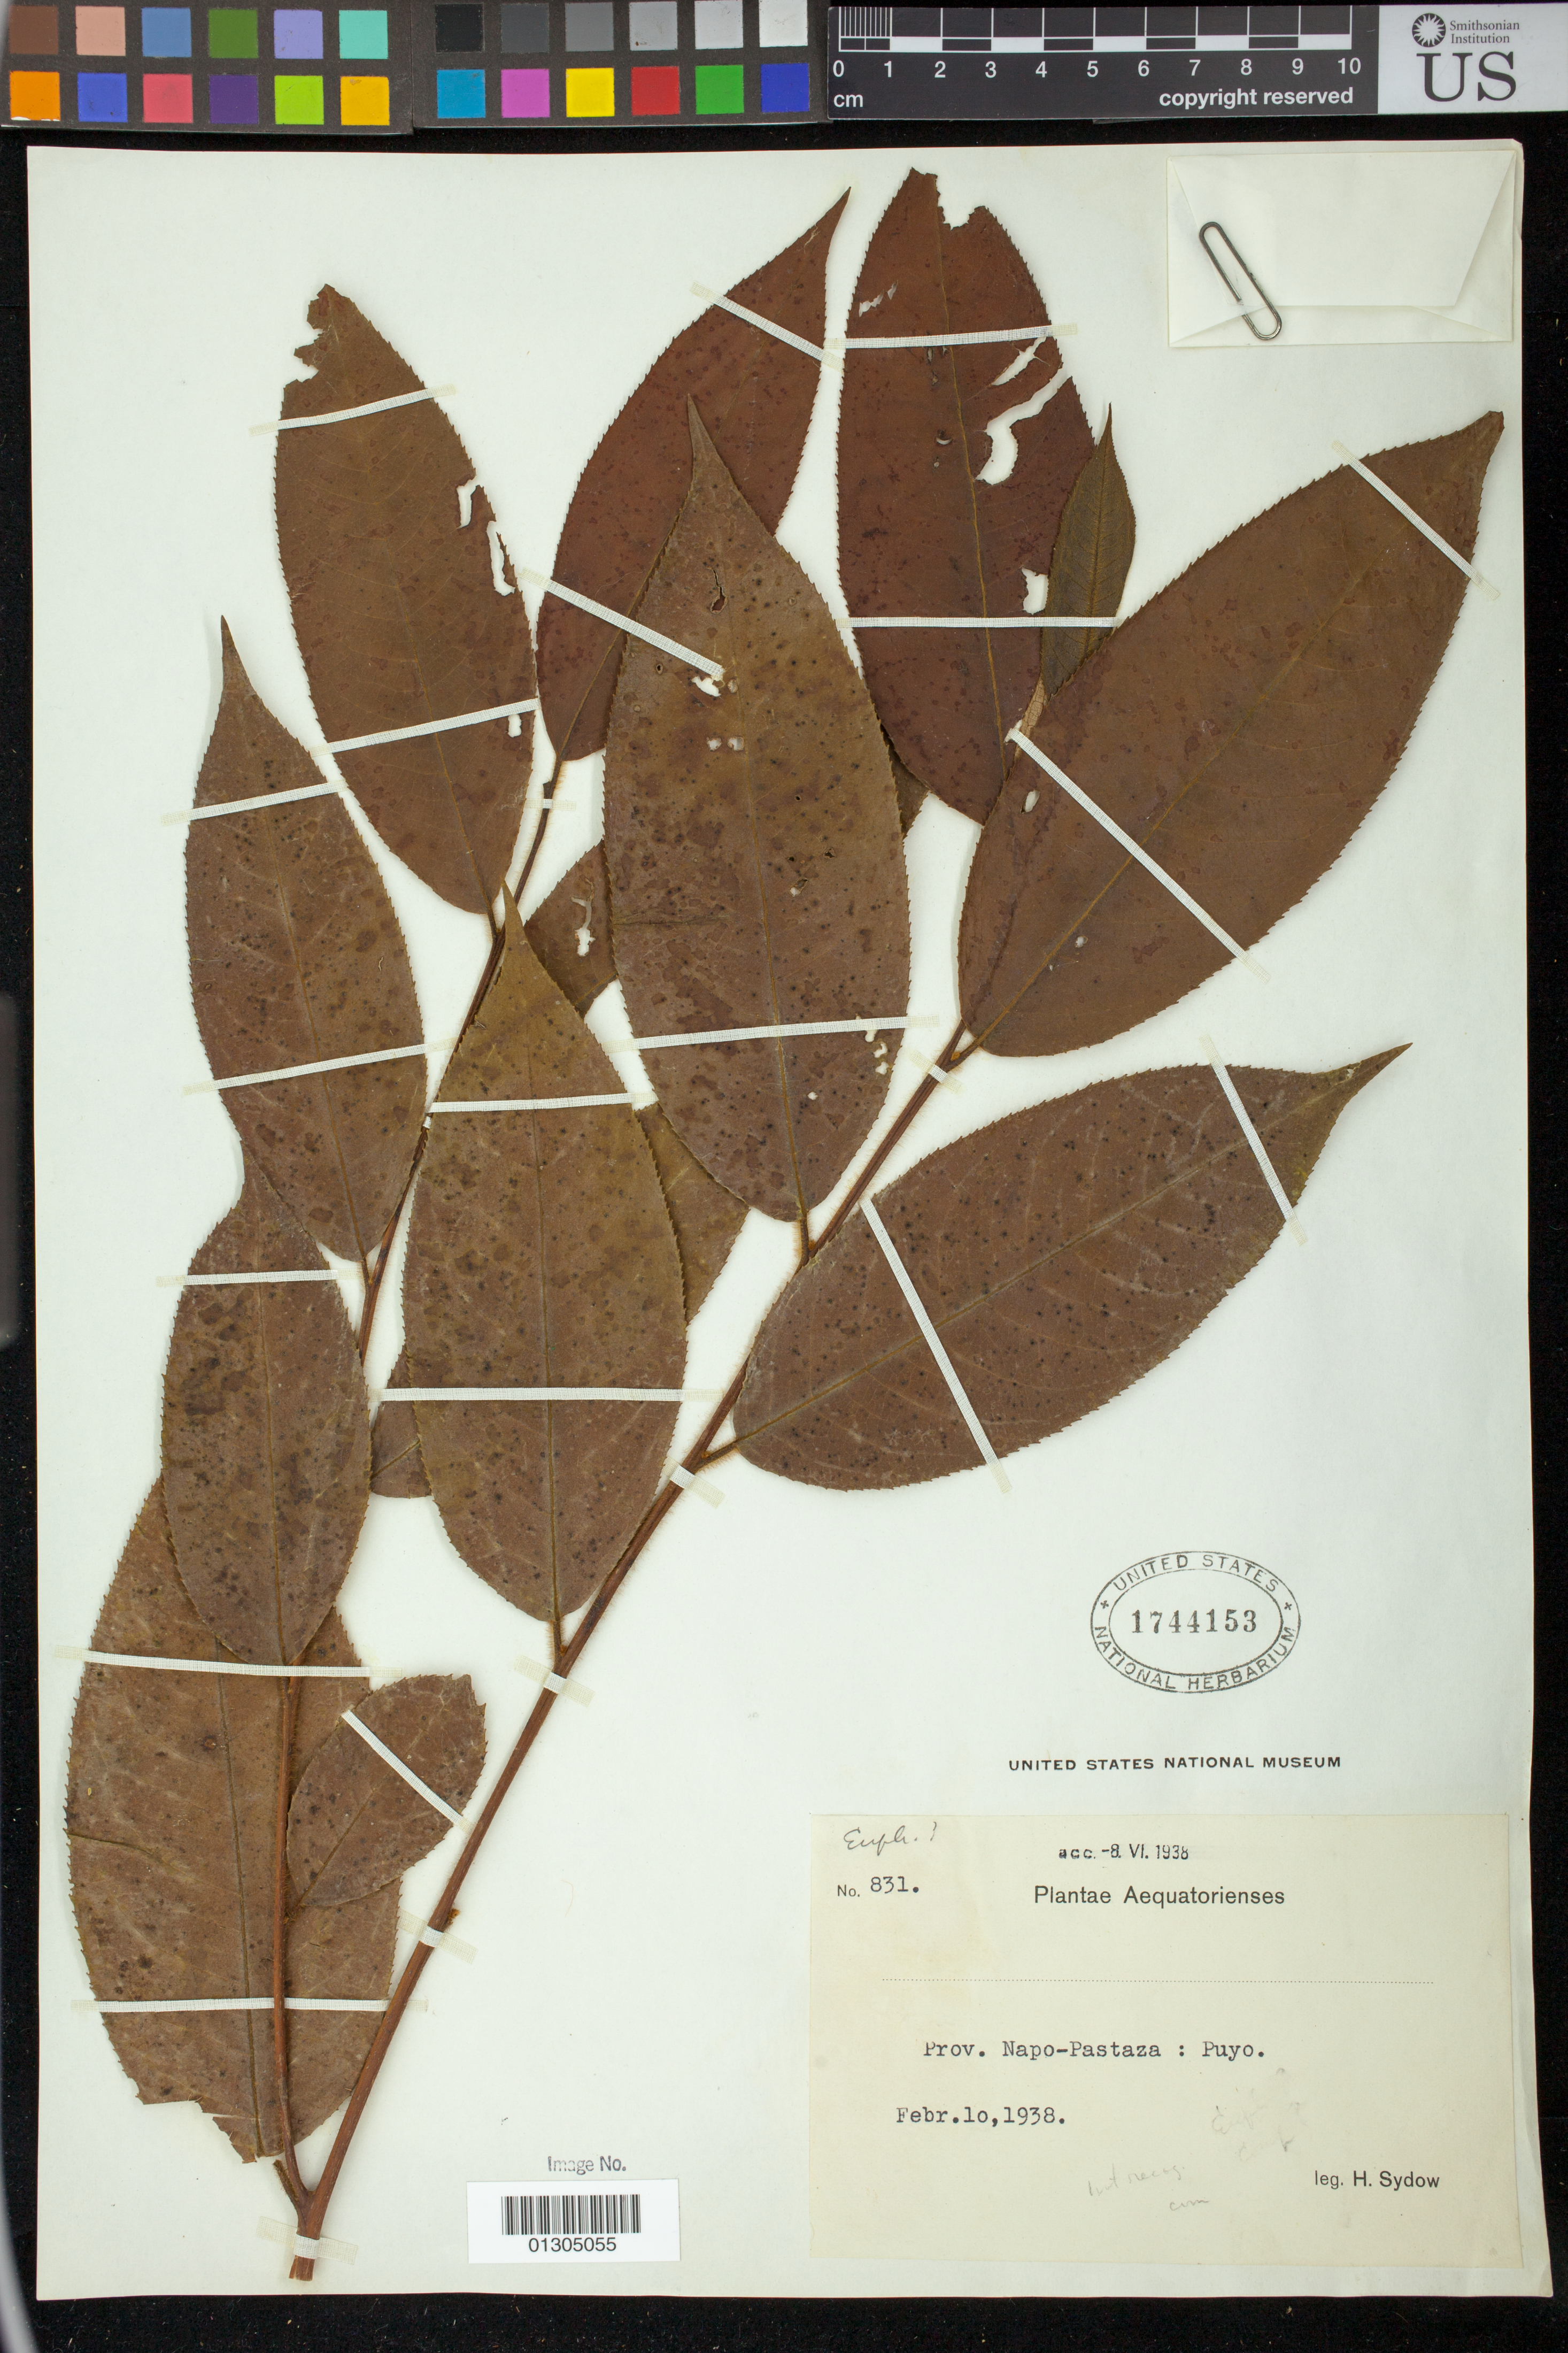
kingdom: Plantae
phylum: Tracheophyta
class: Magnoliopsida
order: Malpighiales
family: Euphorbiaceae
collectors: H. Sydow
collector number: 831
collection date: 1938-02-10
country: Ecuador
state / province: Pastaza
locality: Puyo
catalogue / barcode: US 1744153